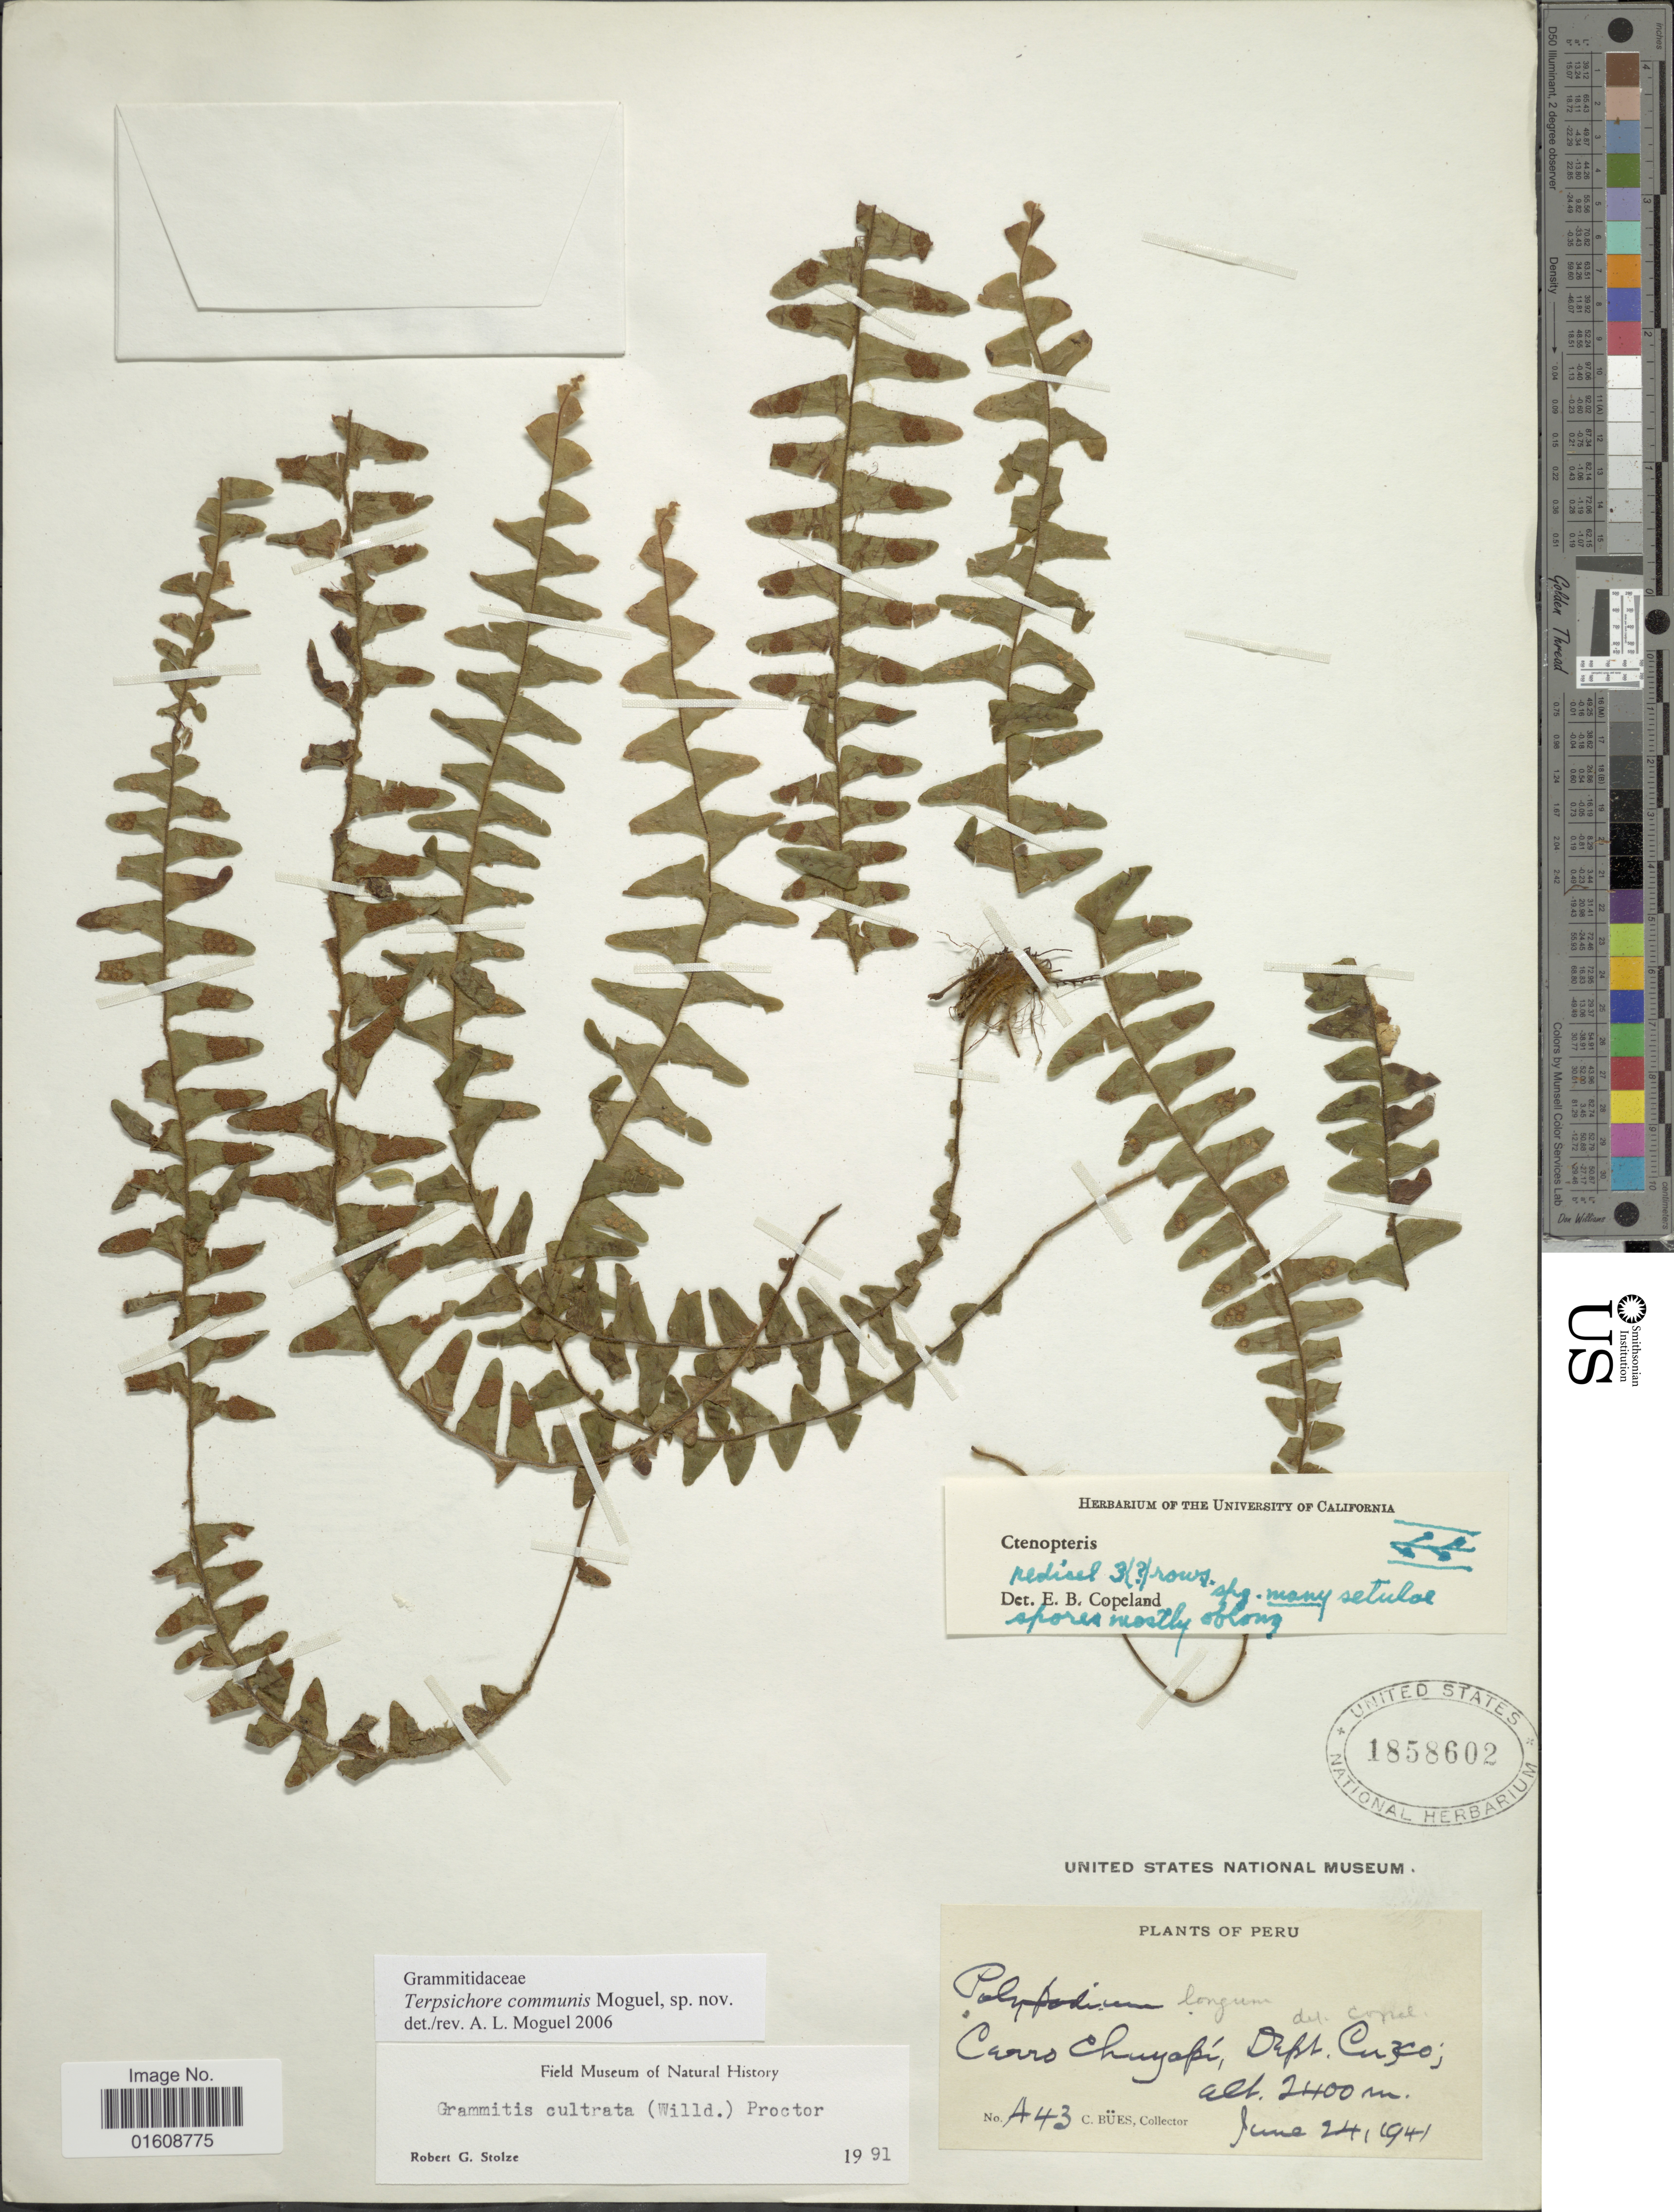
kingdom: Plantae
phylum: Tracheophyta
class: Polypodiopsida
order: Polypodiales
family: Polypodiaceae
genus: Alansmia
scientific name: Alansmia cultrata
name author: (Bory ex Willd.) Moguel & M. Kessler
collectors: C. Bues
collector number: A43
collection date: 1941-06-24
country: Peru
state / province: Cusco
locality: Cerro Chuyapi, Dept. Cuzco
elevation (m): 2400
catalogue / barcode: US 1858602